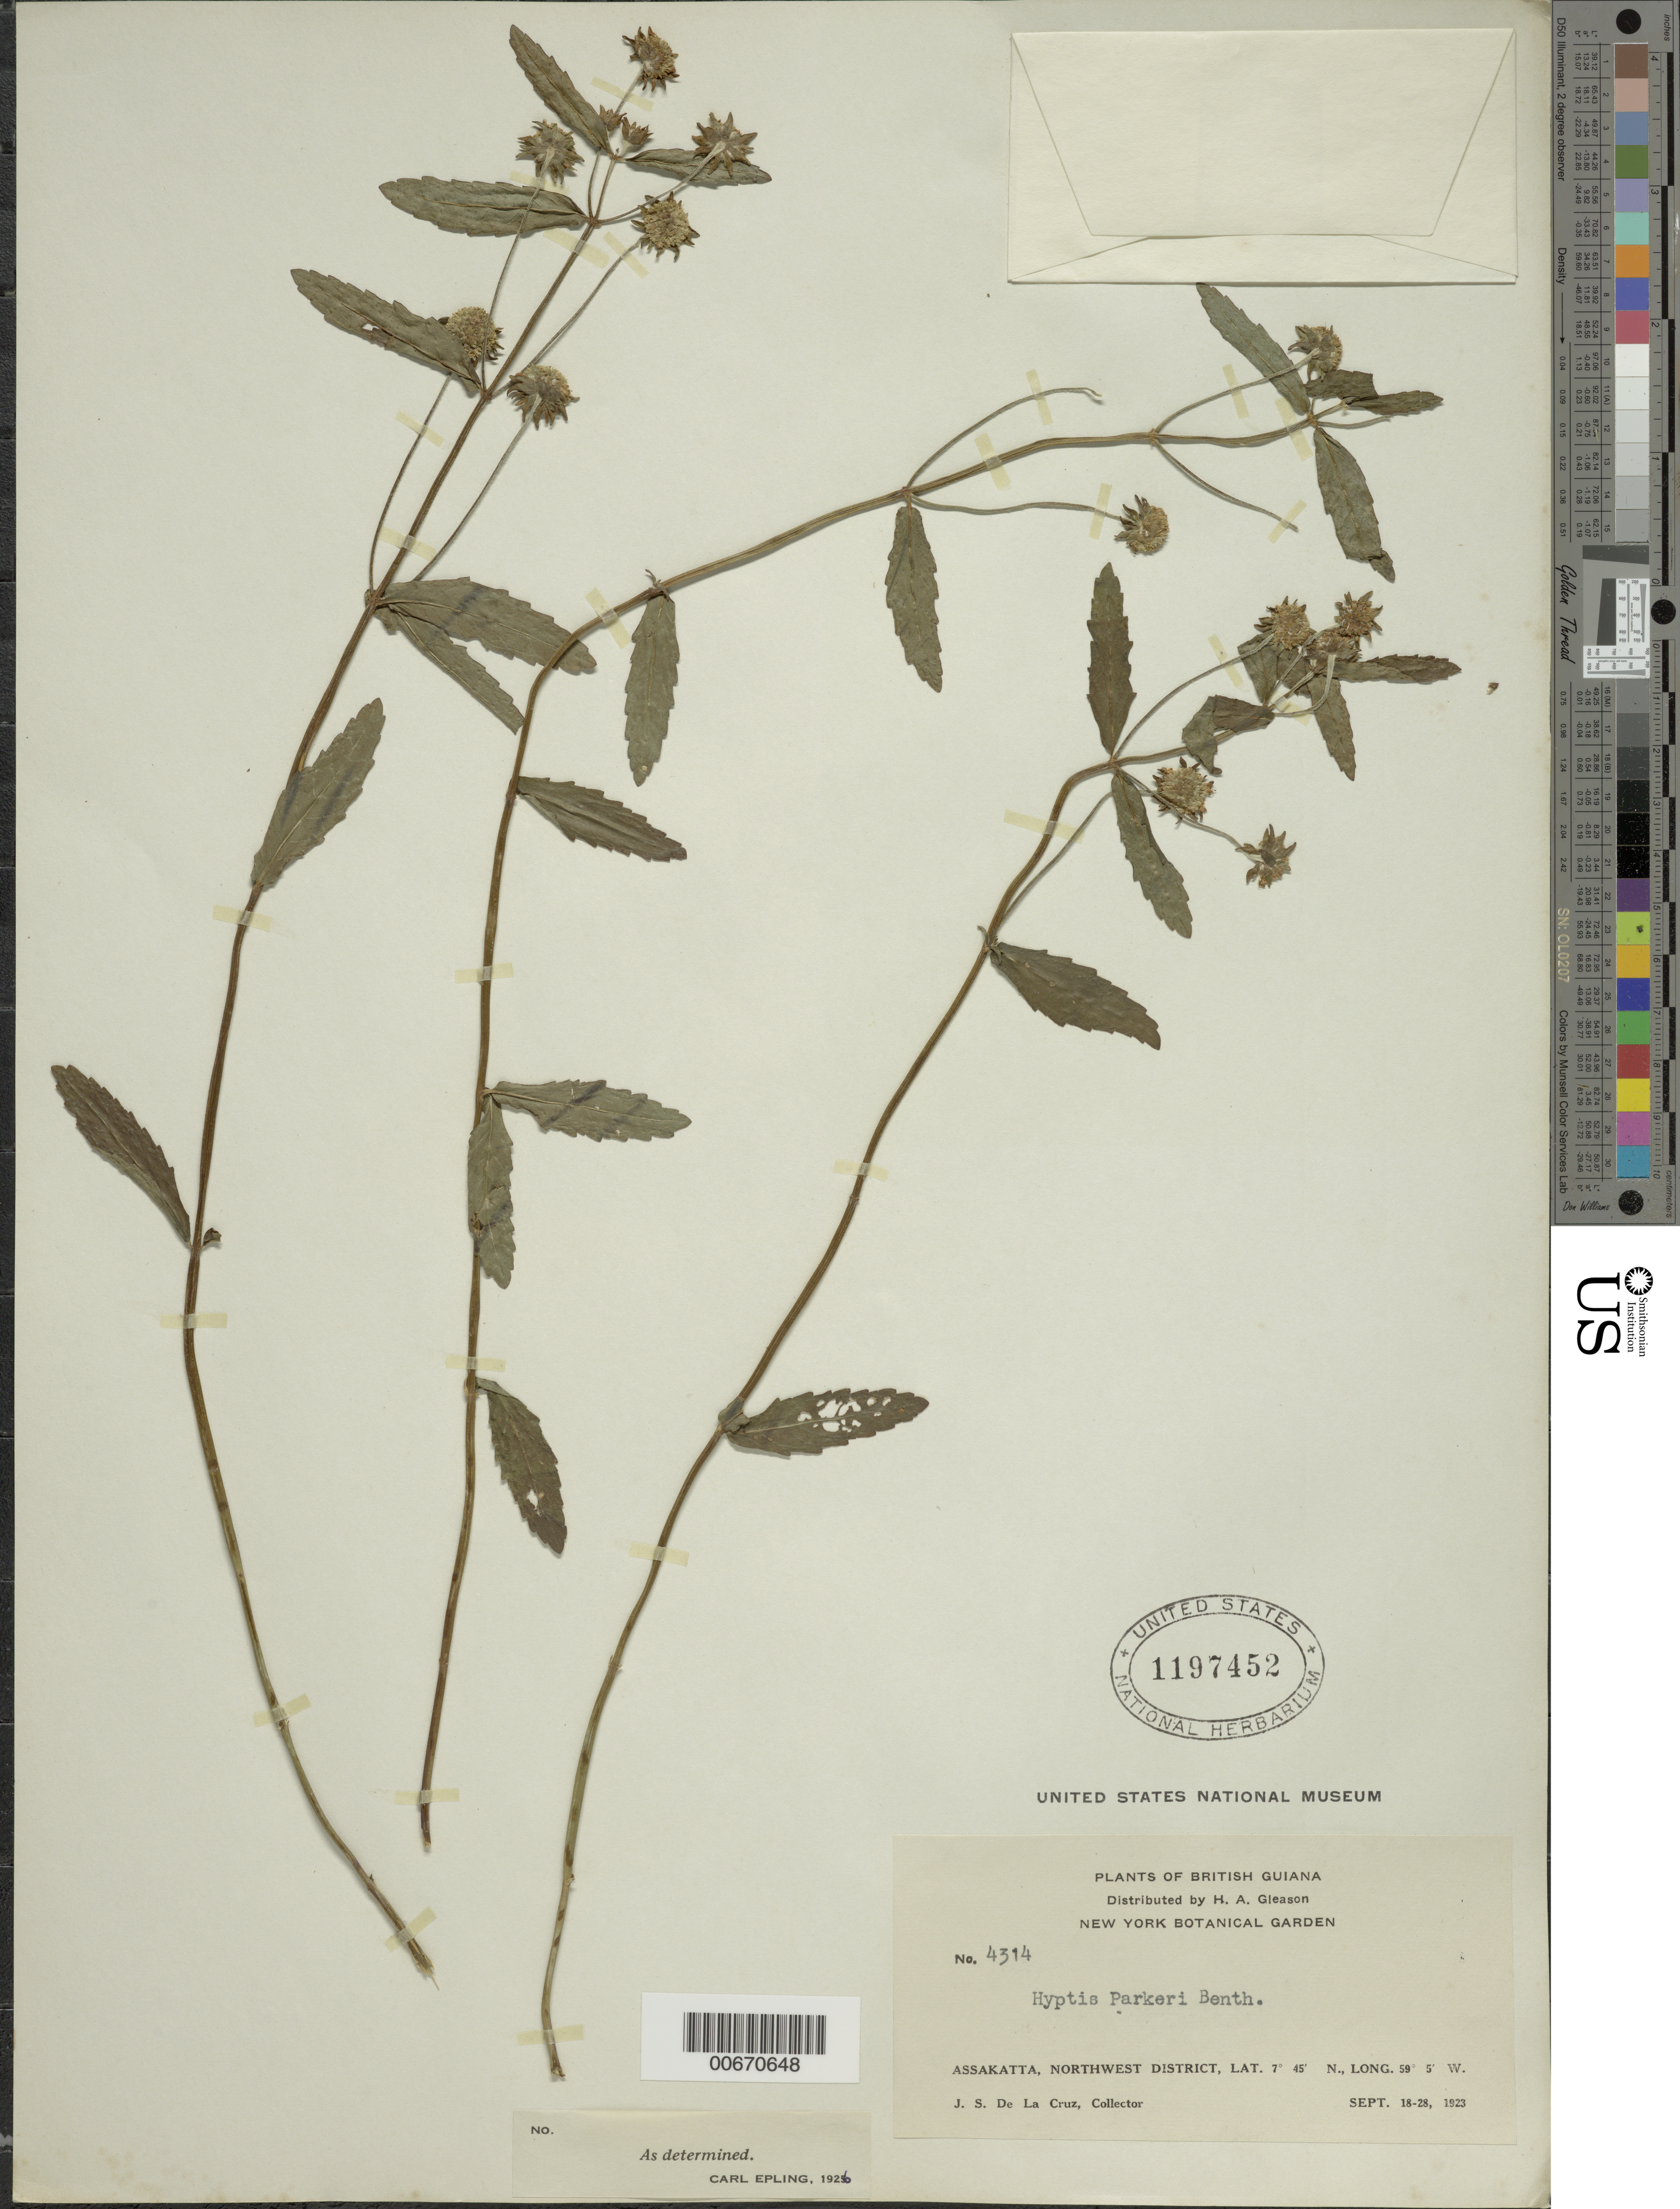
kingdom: Plantae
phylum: Tracheophyta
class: Magnoliopsida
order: Lamiales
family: Lamiaceae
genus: Hyptis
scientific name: Hyptis parkeri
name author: Benth.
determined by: Epling, C. C.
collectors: J. S. de la Cruz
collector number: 4314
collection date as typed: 18-Sep-23 to 28-Sep-23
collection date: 1923-09-18/1923-09-28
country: Guyana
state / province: Barima-Waini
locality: Assakatta, NW District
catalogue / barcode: US 1197452